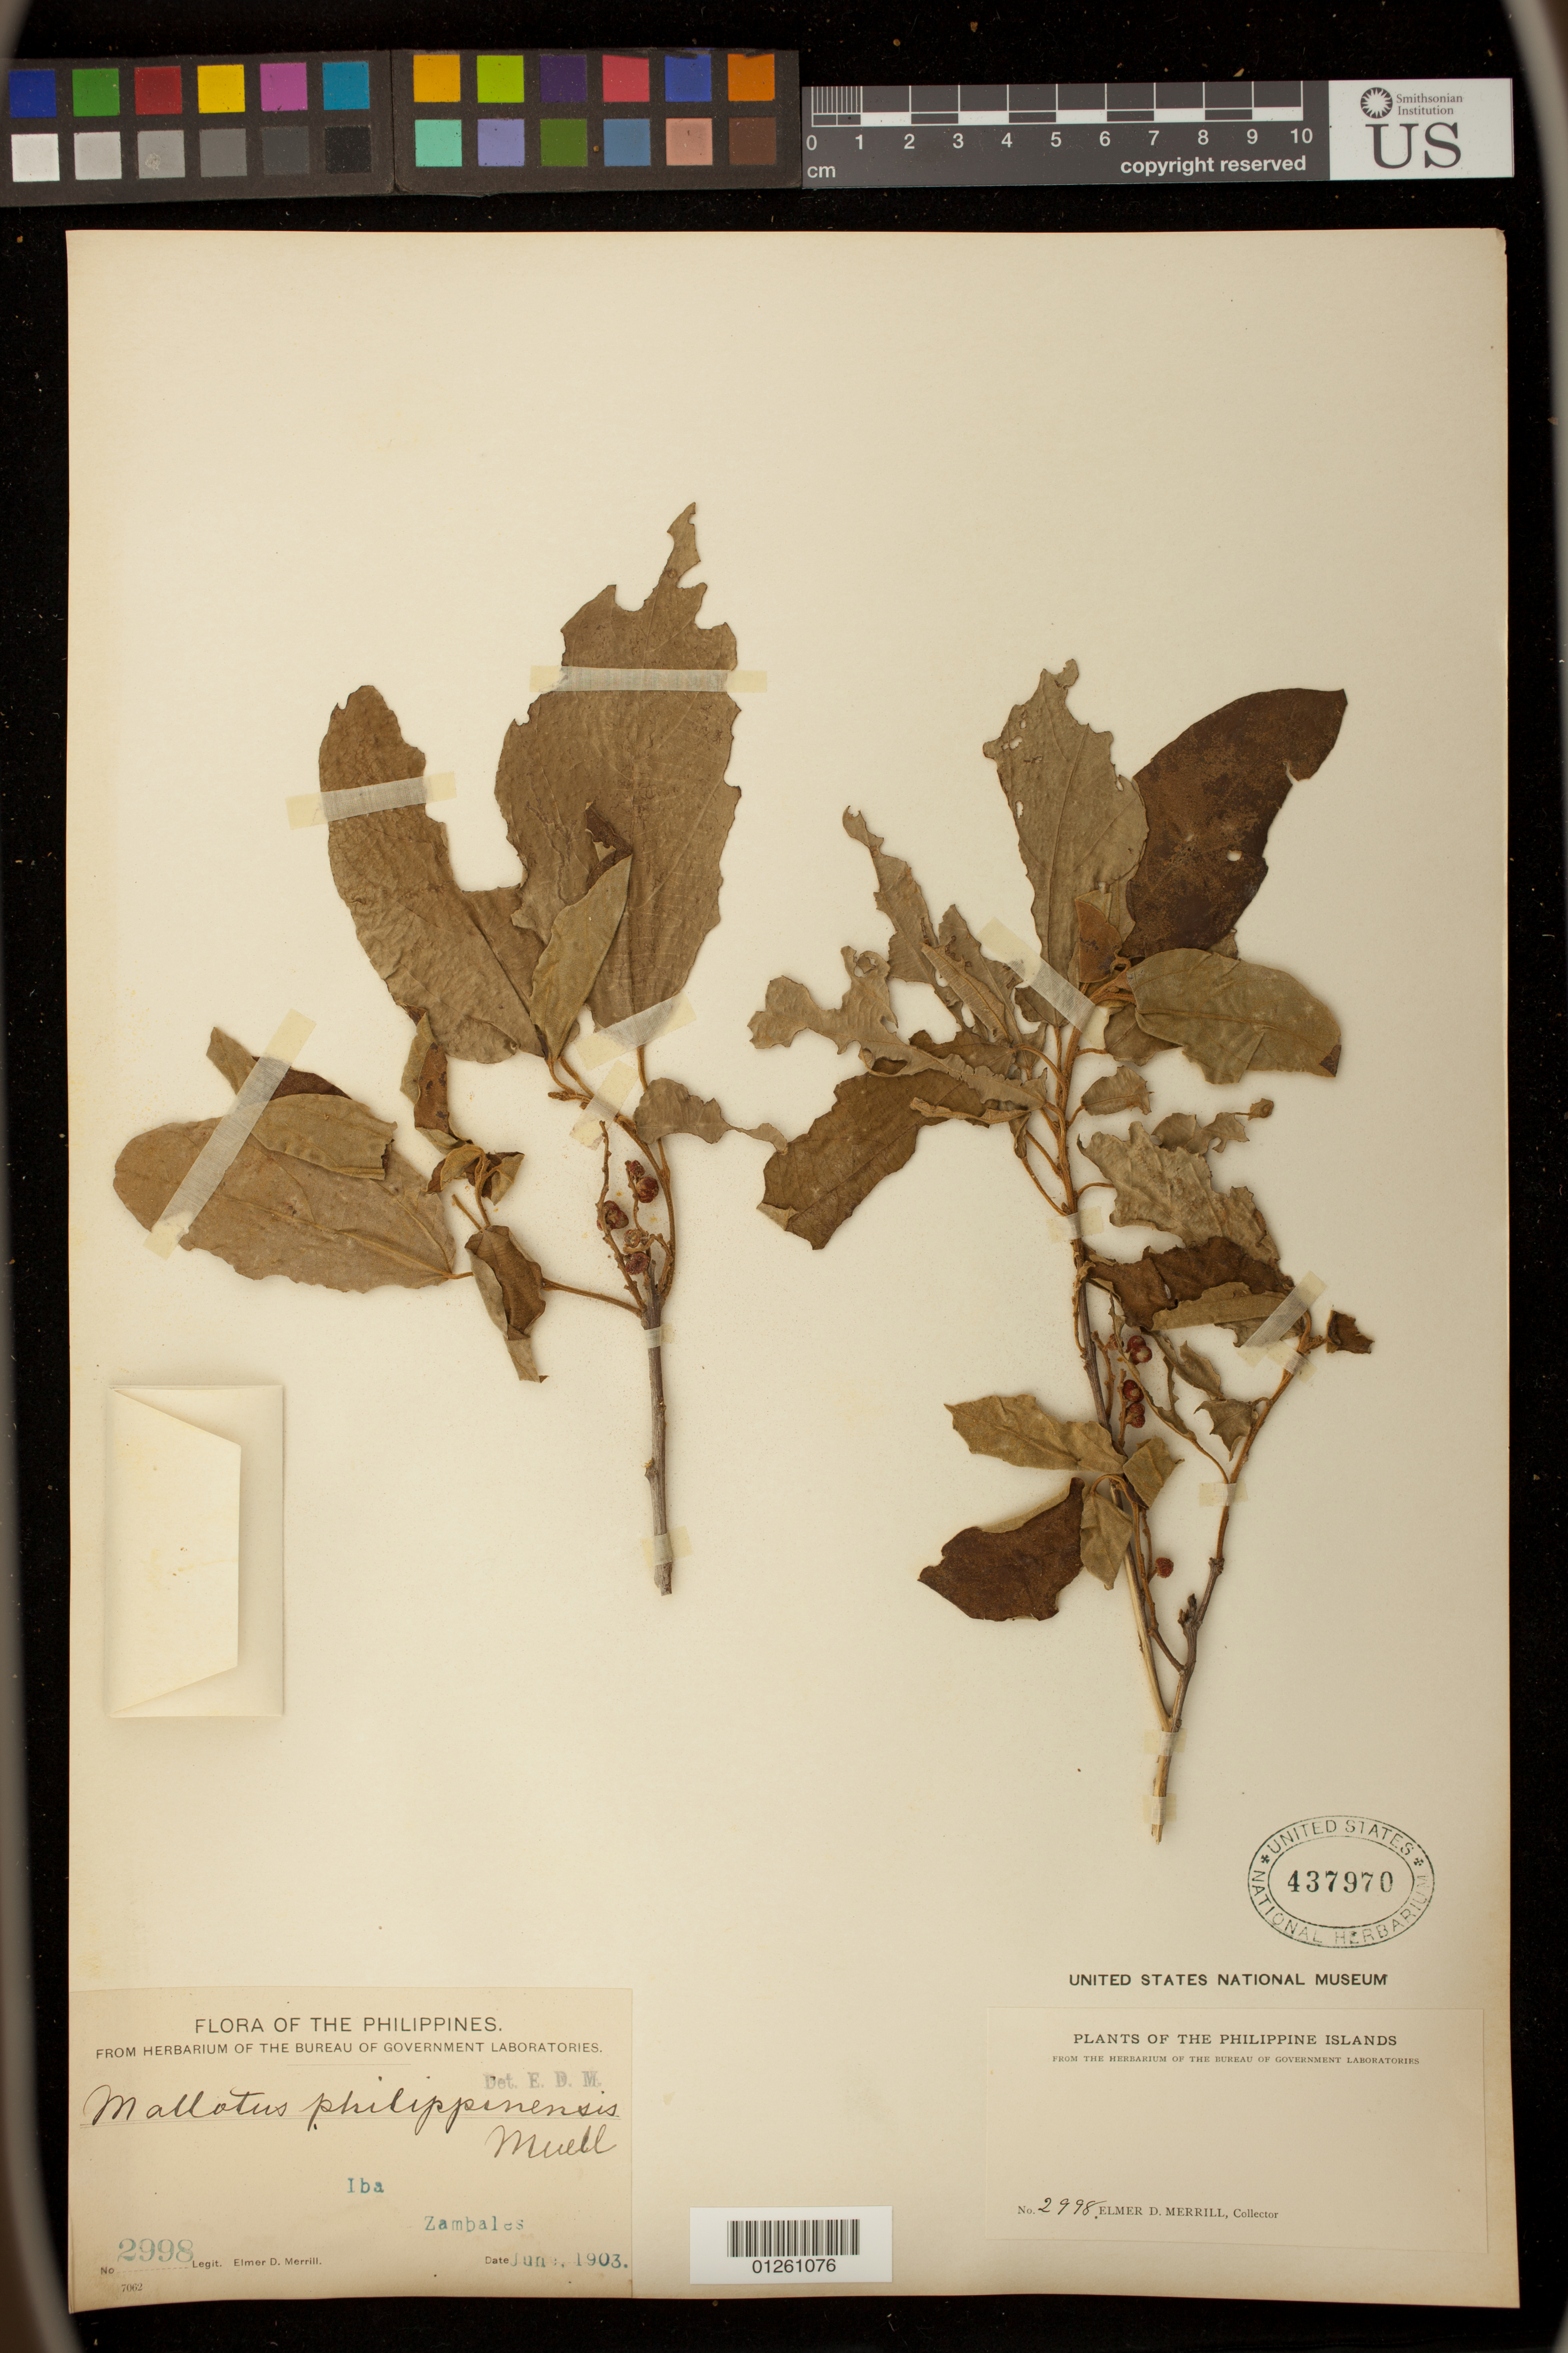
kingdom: Plantae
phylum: Tracheophyta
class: Magnoliopsida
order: Malpighiales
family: Euphorbiaceae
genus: Mallotus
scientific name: Mallotus philippensis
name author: (Lam.) Müll. Arg.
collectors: E. D. Merrill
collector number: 2998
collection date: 1903-06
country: Philippines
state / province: Central Luzon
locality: Iba, Zambales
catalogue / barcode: US 437970